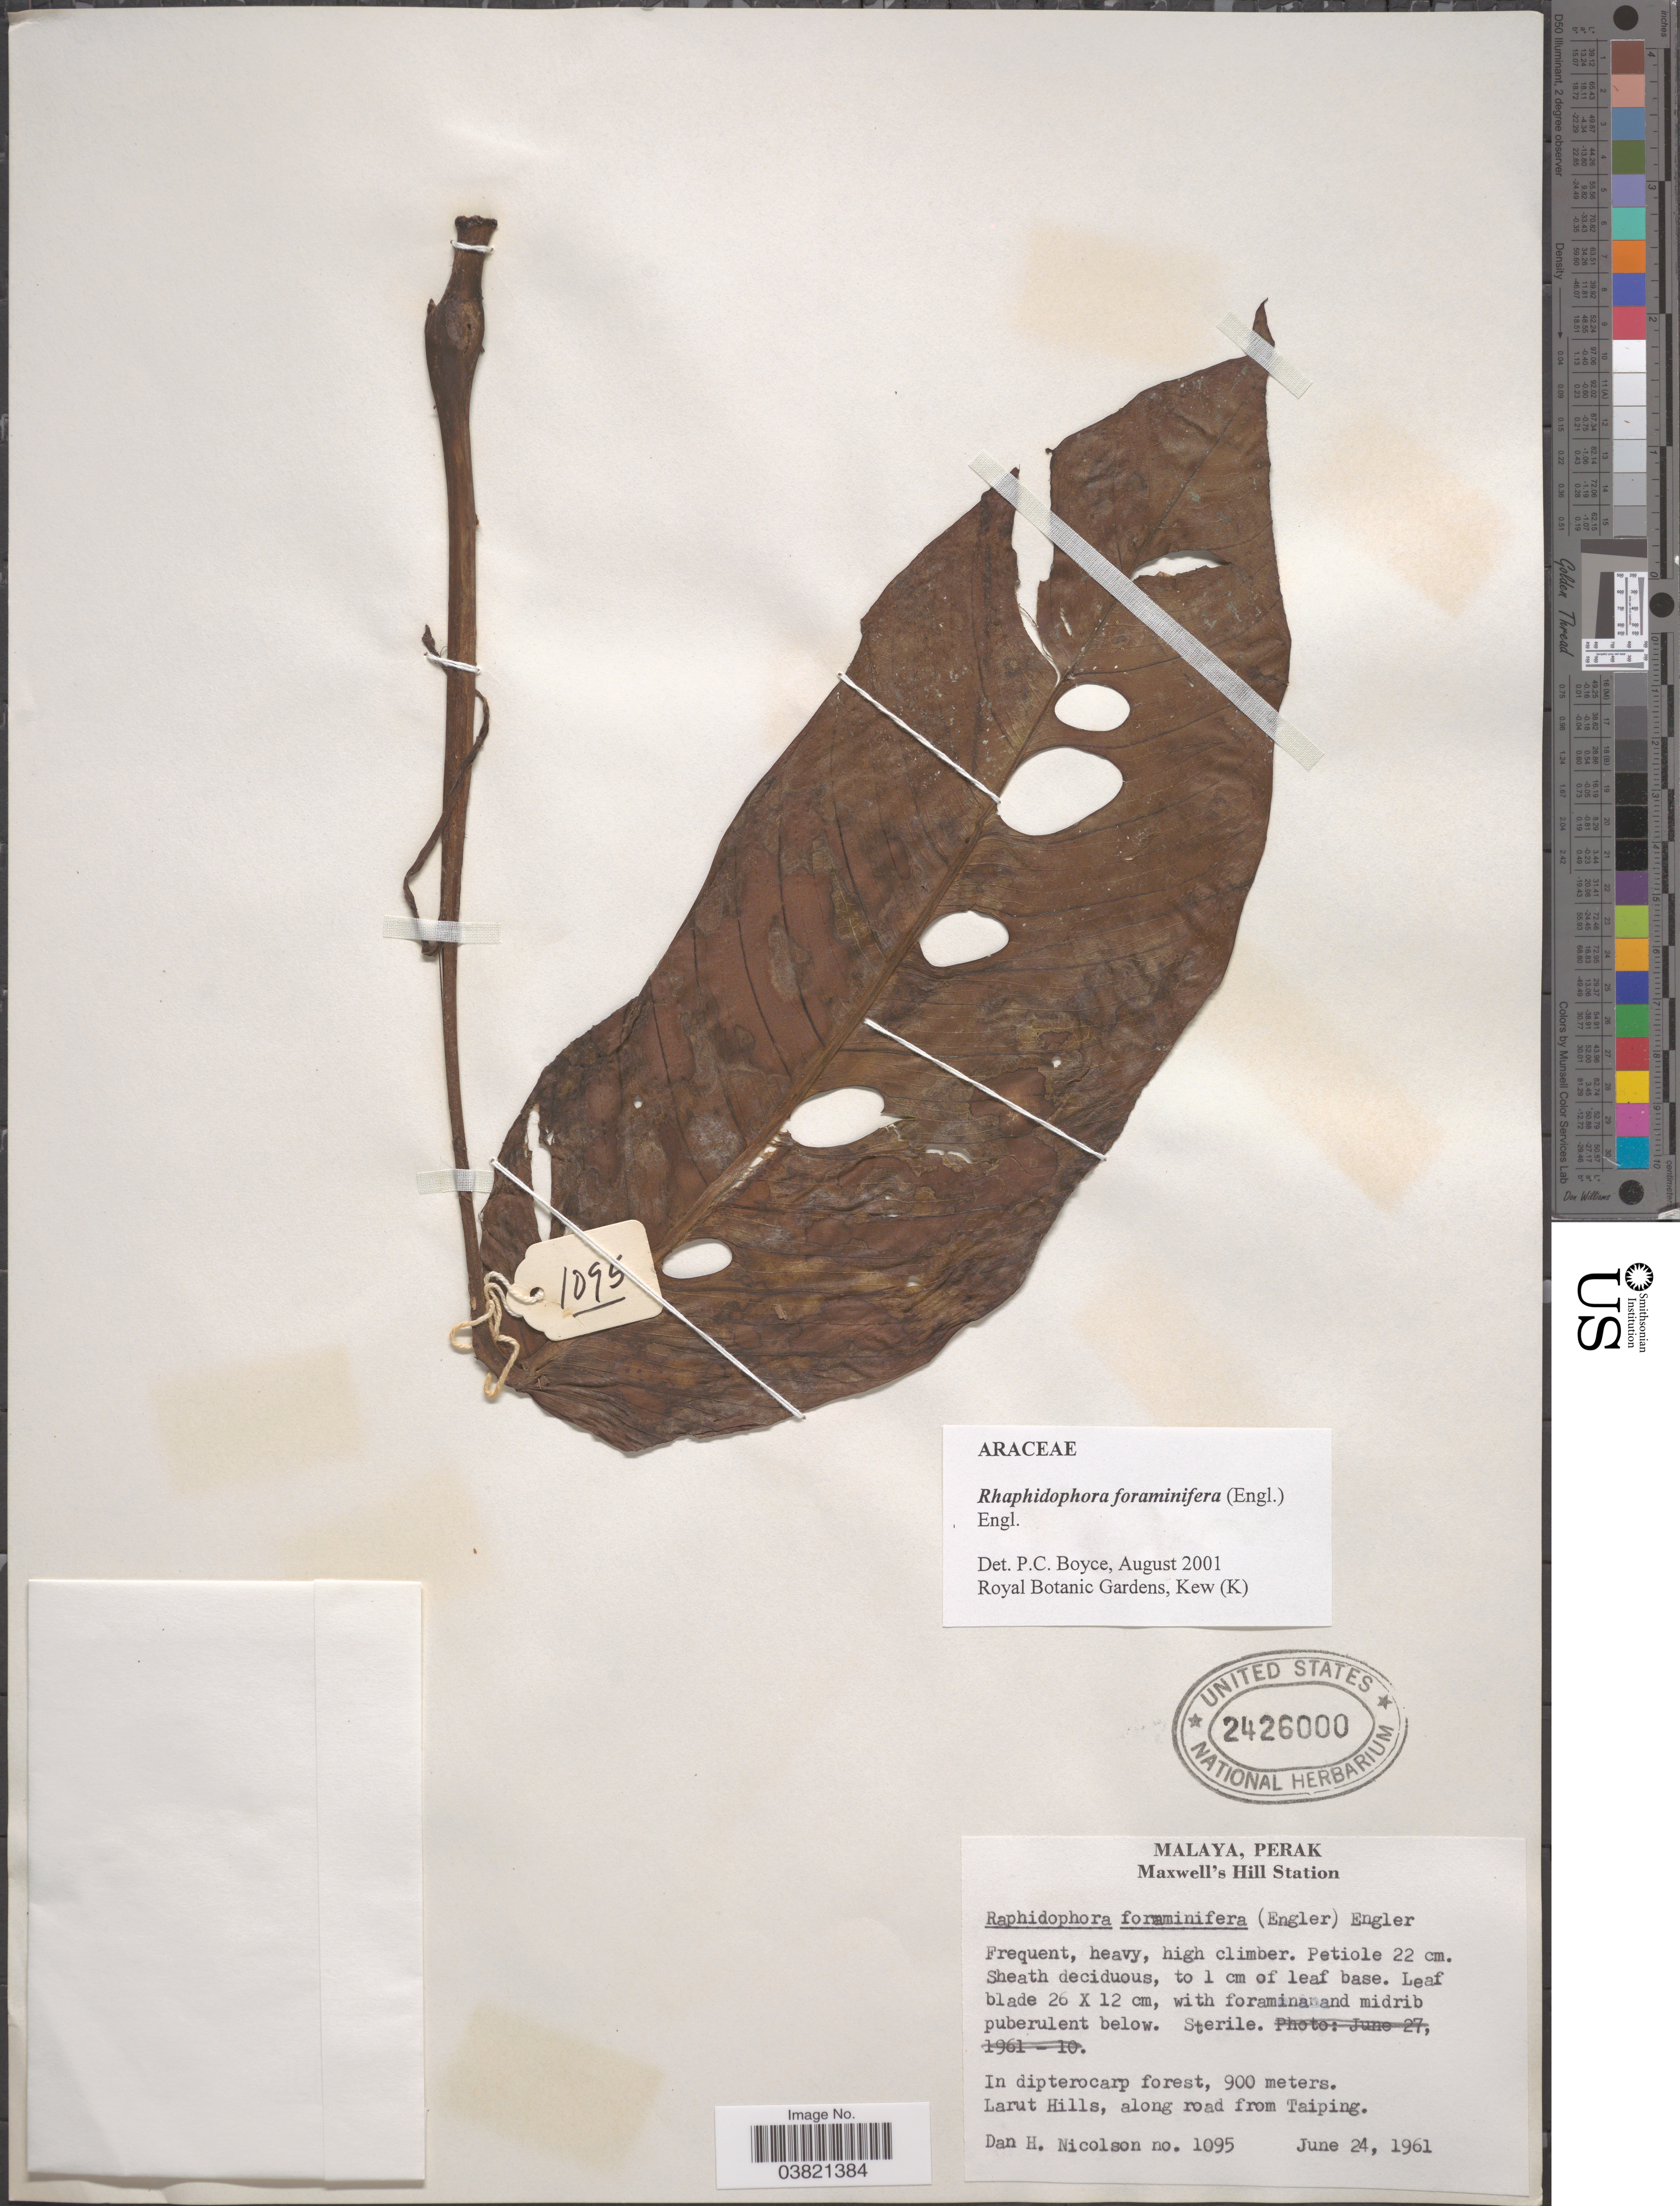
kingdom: Plantae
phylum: Tracheophyta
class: Liliopsida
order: Alismatales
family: Araceae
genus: Rhaphidophora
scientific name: Rhaphidophora foraminifera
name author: (Engl.) Engl.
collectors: D. H. Nicolson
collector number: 1095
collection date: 1961-06-24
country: Malaysia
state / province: Perak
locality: Malaya. Maxwell's Hill Station. Larut Hills, along road from Taiping.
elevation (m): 900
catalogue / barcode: US 2426000